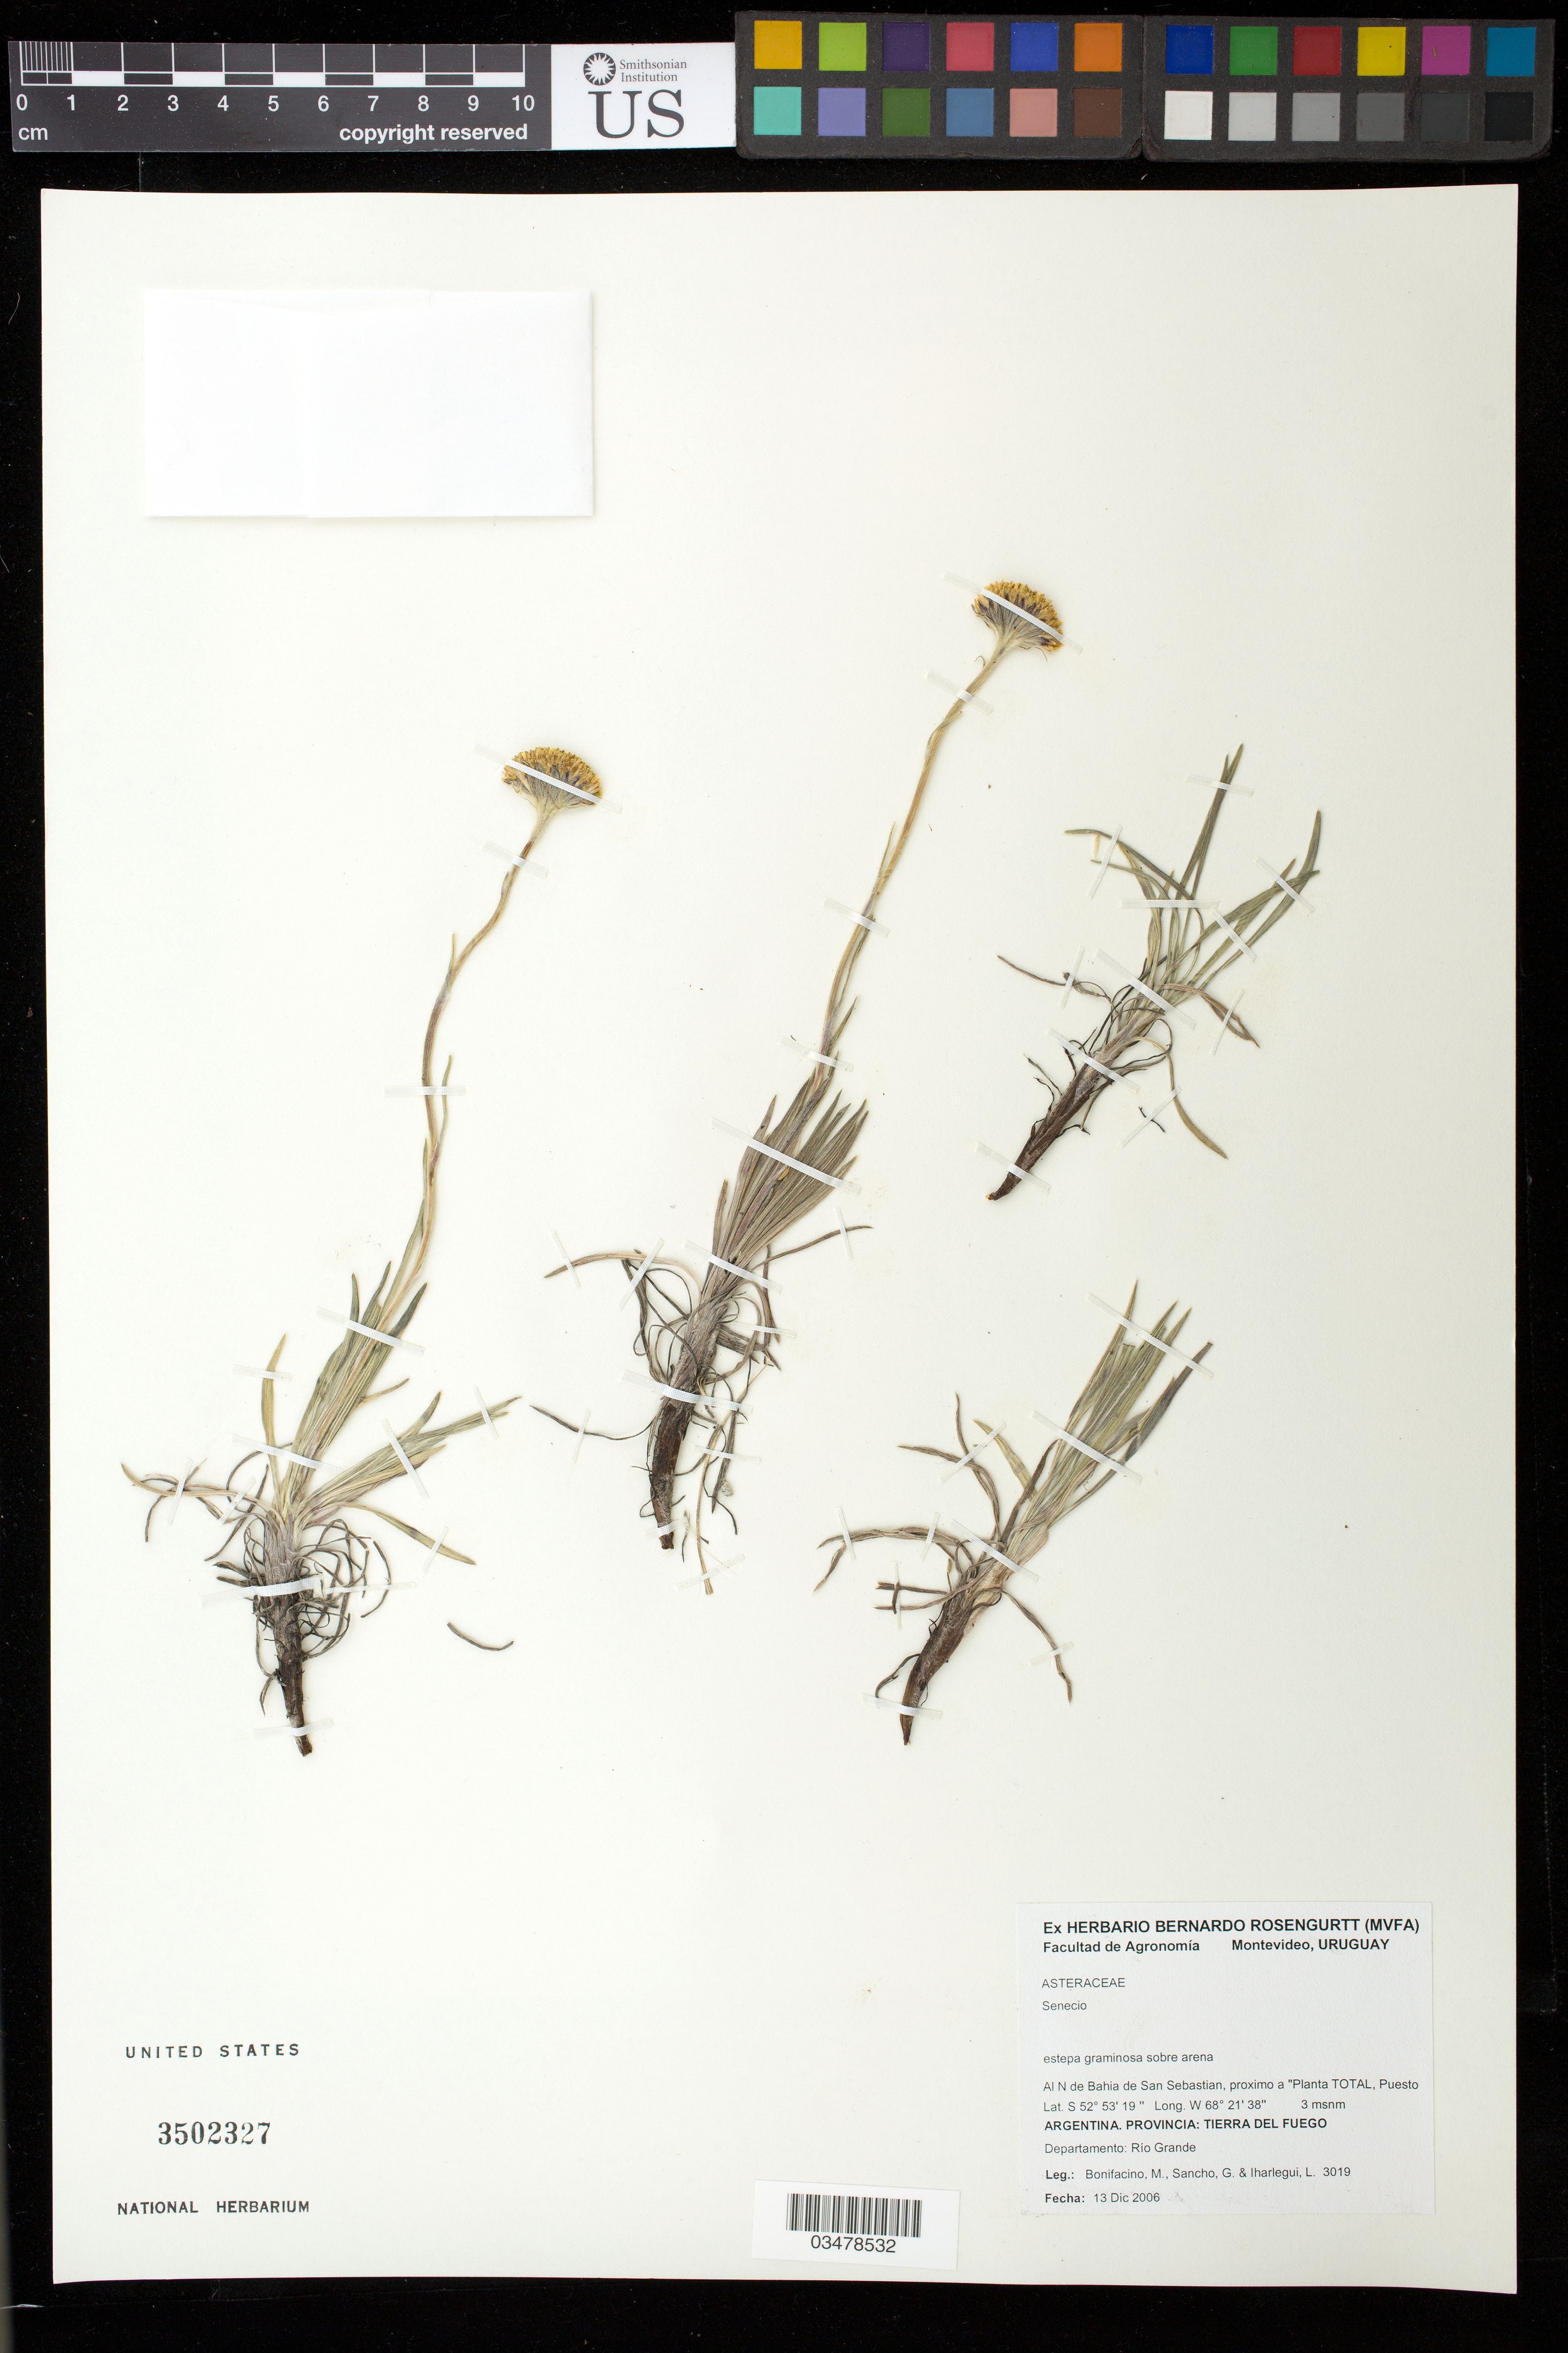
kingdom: Plantae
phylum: Tracheophyta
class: Magnoliopsida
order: Asterales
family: Asteraceae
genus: Senecio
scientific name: Senecio sp.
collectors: M. Bonifacino, G. Sancho & L. Iharlegui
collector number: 3019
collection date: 2006-12-13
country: Argentina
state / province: Tierra del Fuego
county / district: Rio Grande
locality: Al N de Bahia de San Sebastian.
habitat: Estepa graminosa sobre arena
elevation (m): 3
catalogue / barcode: US 3502327